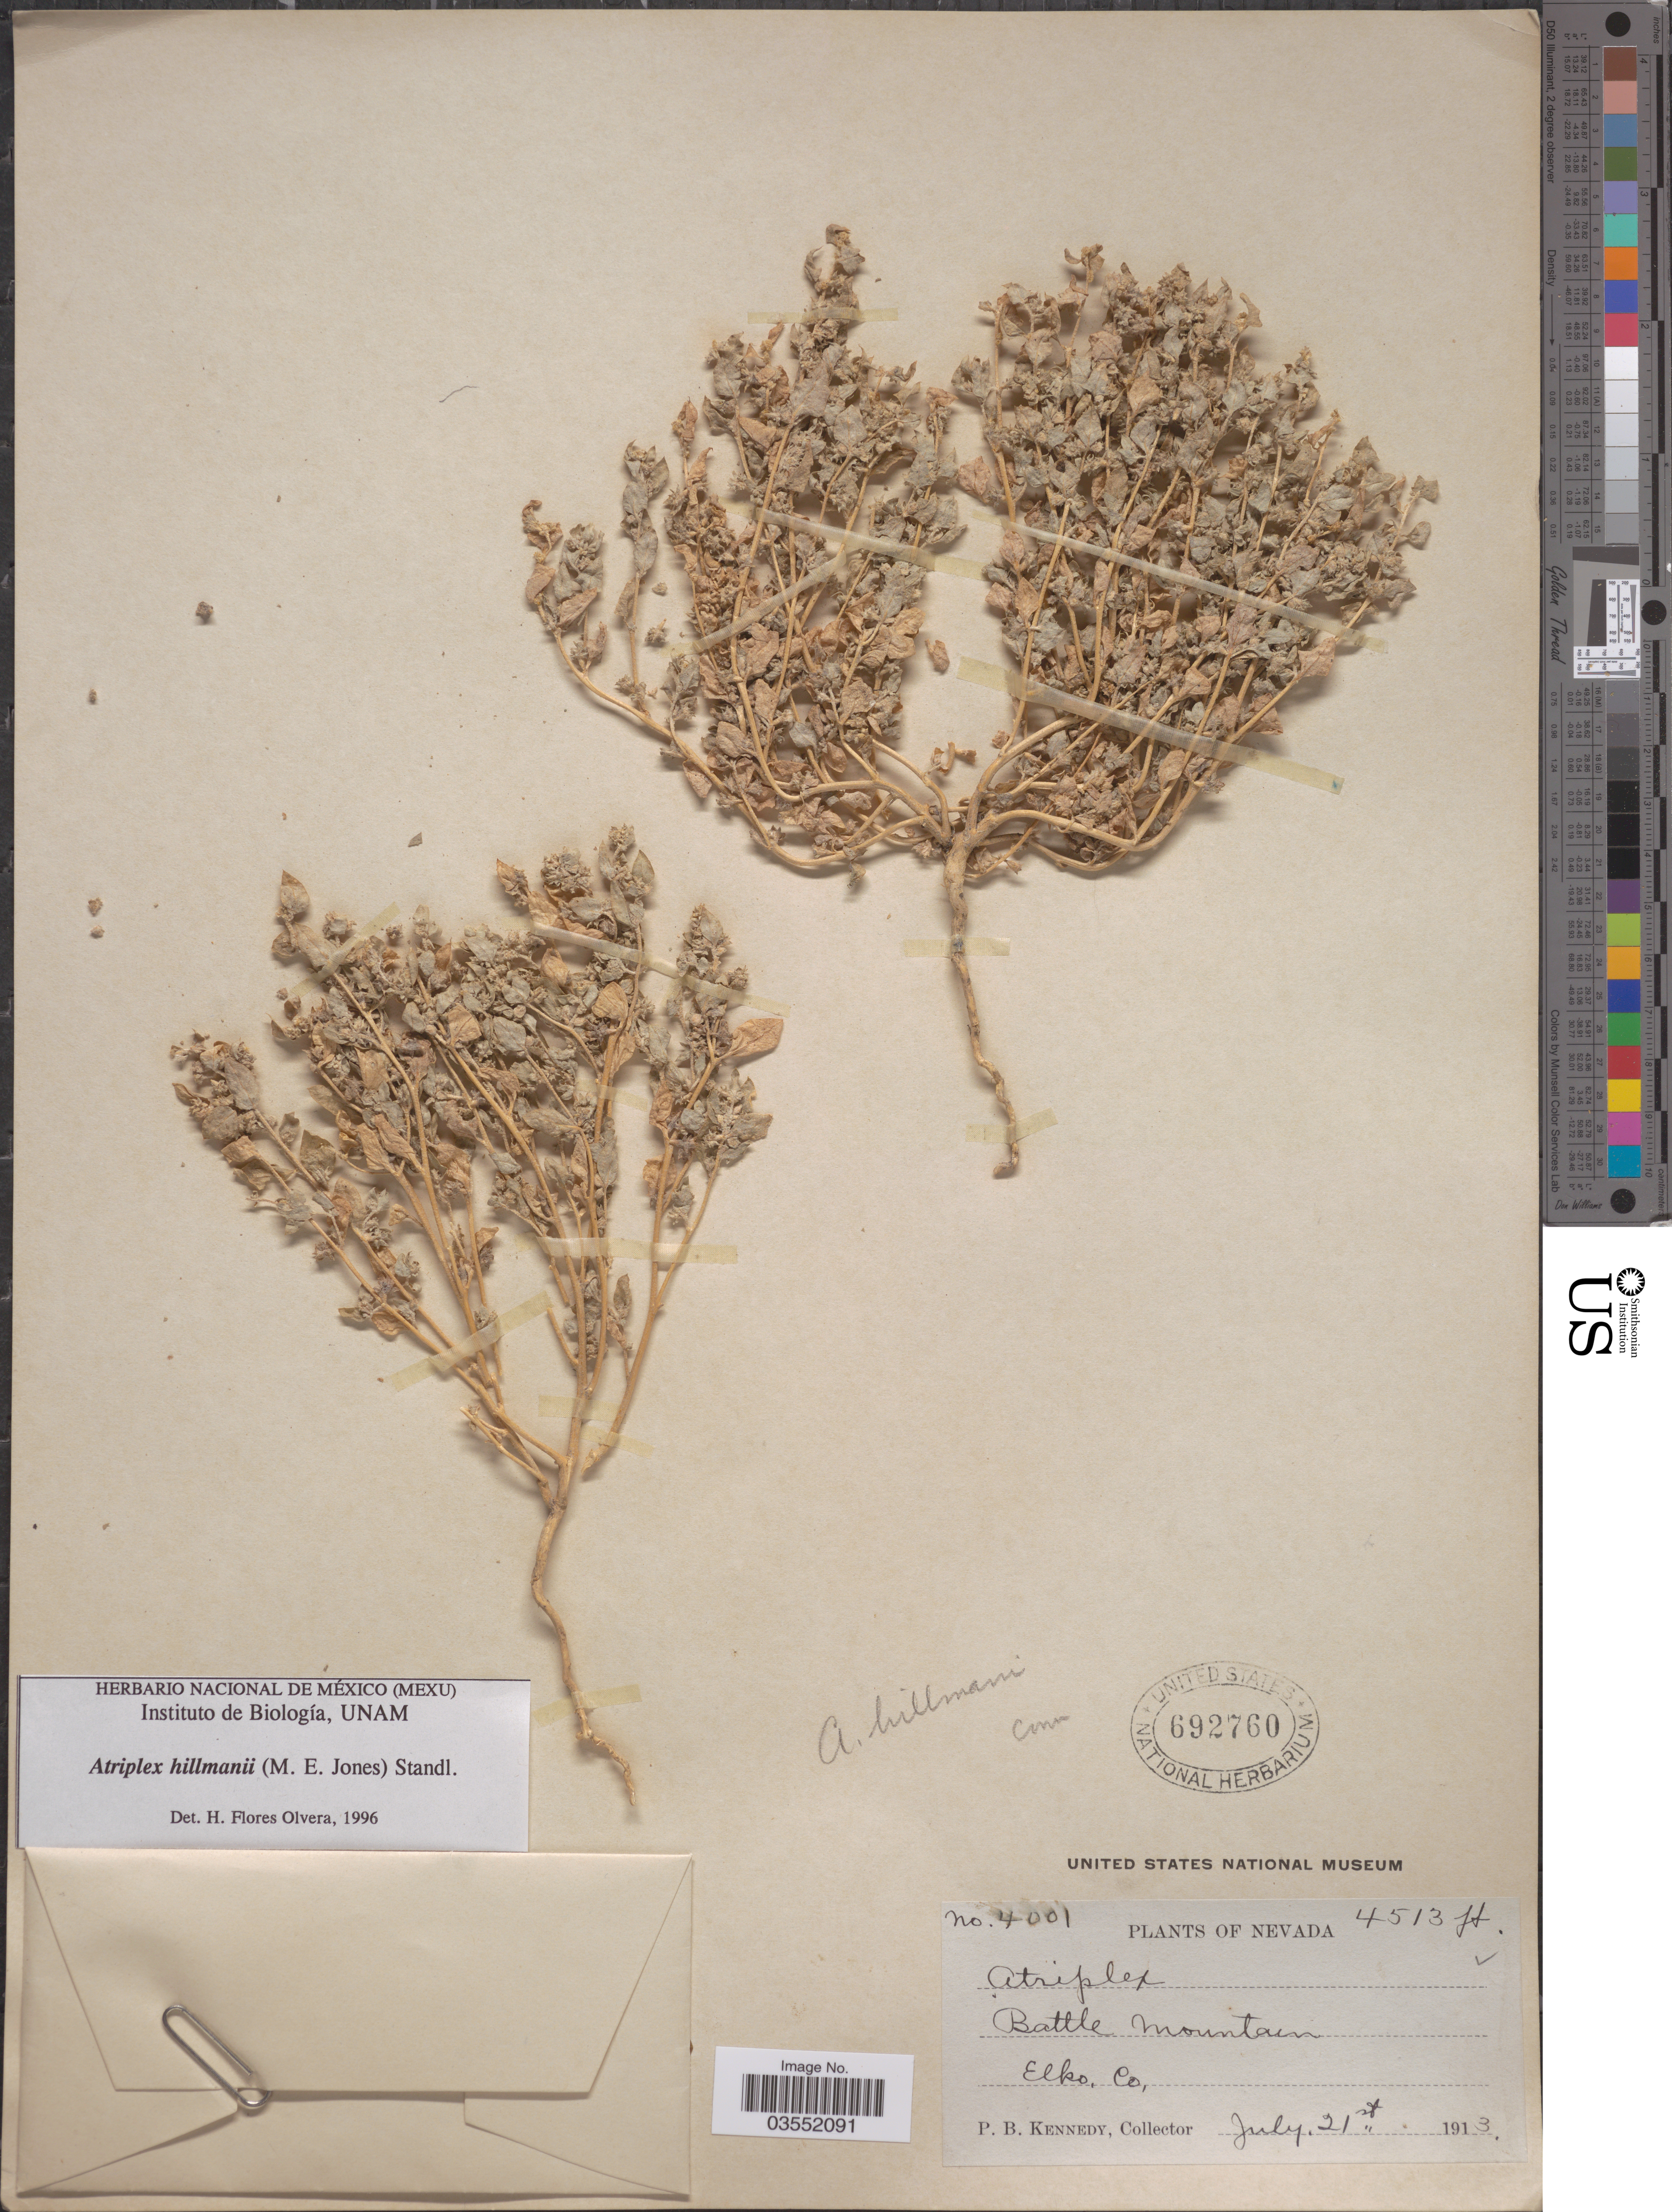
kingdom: Plantae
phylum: Tracheophyta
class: Magnoliopsida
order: Caryophyllales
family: Amaranthaceae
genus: Atriplex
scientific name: Atriplex hillmanii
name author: (M.E. Jones) Standl.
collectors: P. B. Kennedy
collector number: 4001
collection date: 1913-07-21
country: United States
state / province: Nevada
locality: Battle Mountain. Elko Co.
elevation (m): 1376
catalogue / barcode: US 692760